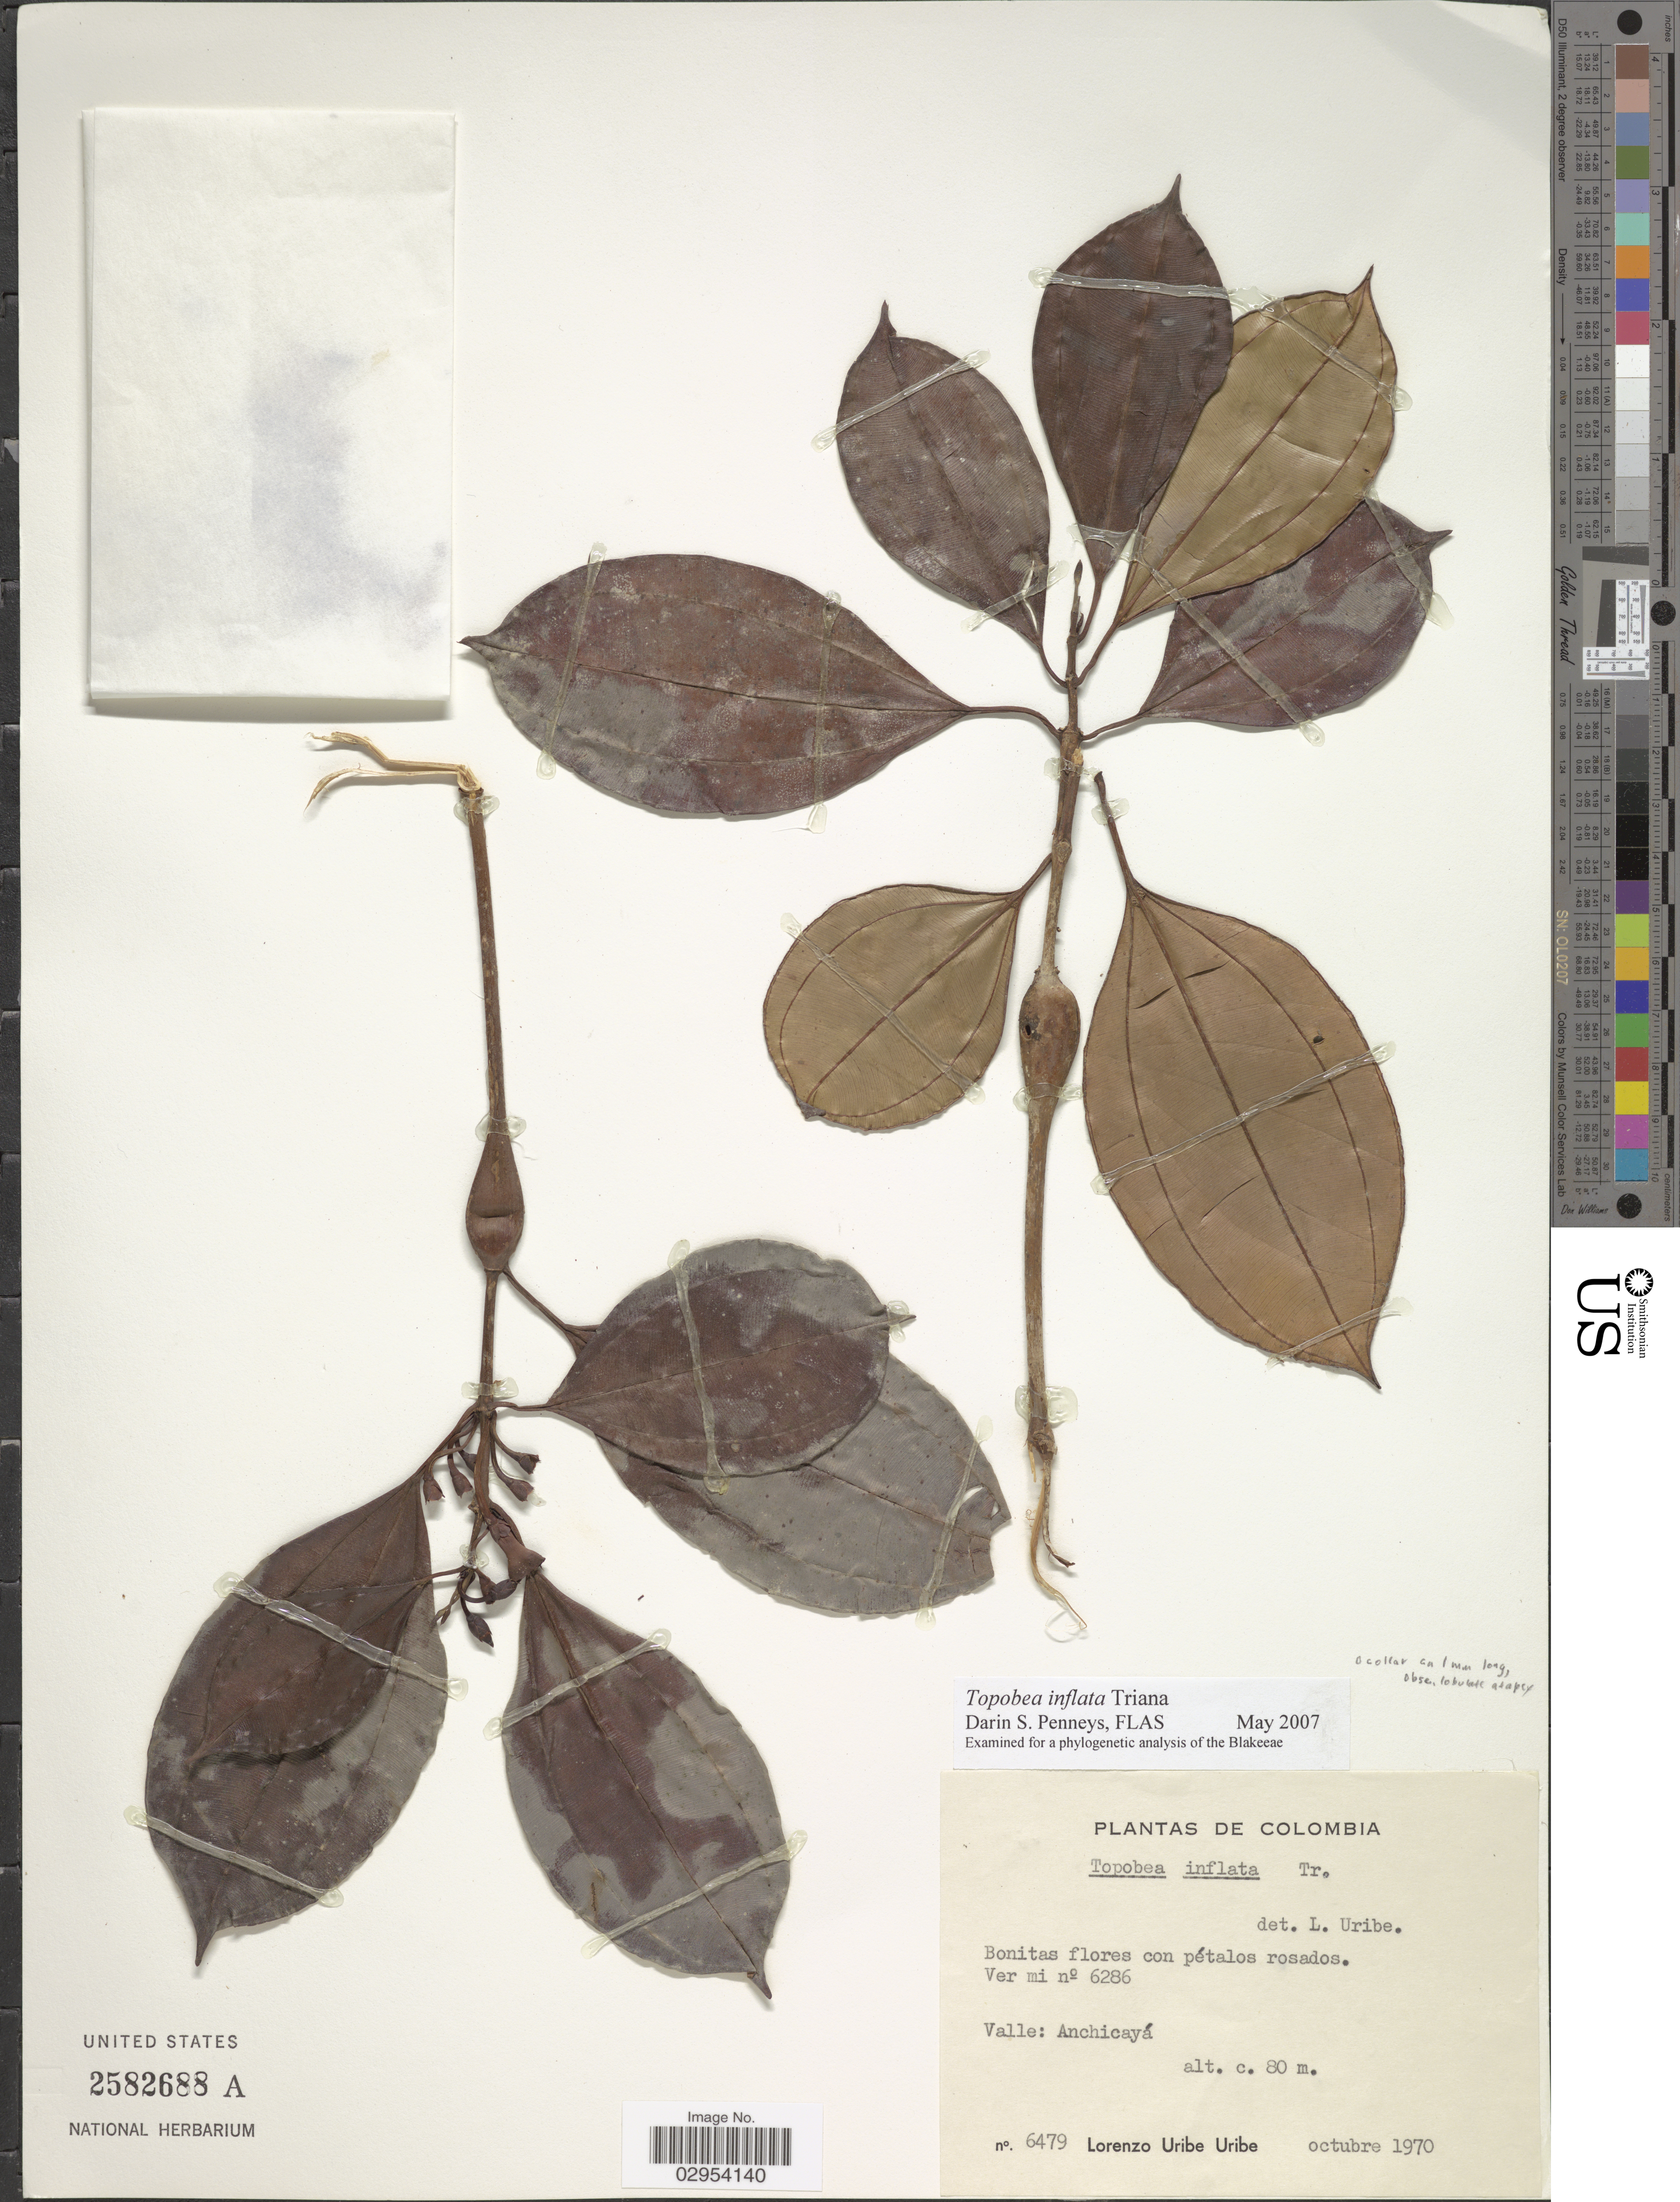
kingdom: Plantae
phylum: Tracheophyta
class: Magnoliopsida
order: Myrtales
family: Melastomataceae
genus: Topobea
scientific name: Topobea inflata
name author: Triana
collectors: L. Uribe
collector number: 6479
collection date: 1970-10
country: Colombia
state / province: Valle del Cauca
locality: Valle: Anchicayá.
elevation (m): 80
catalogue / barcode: US 2582688A